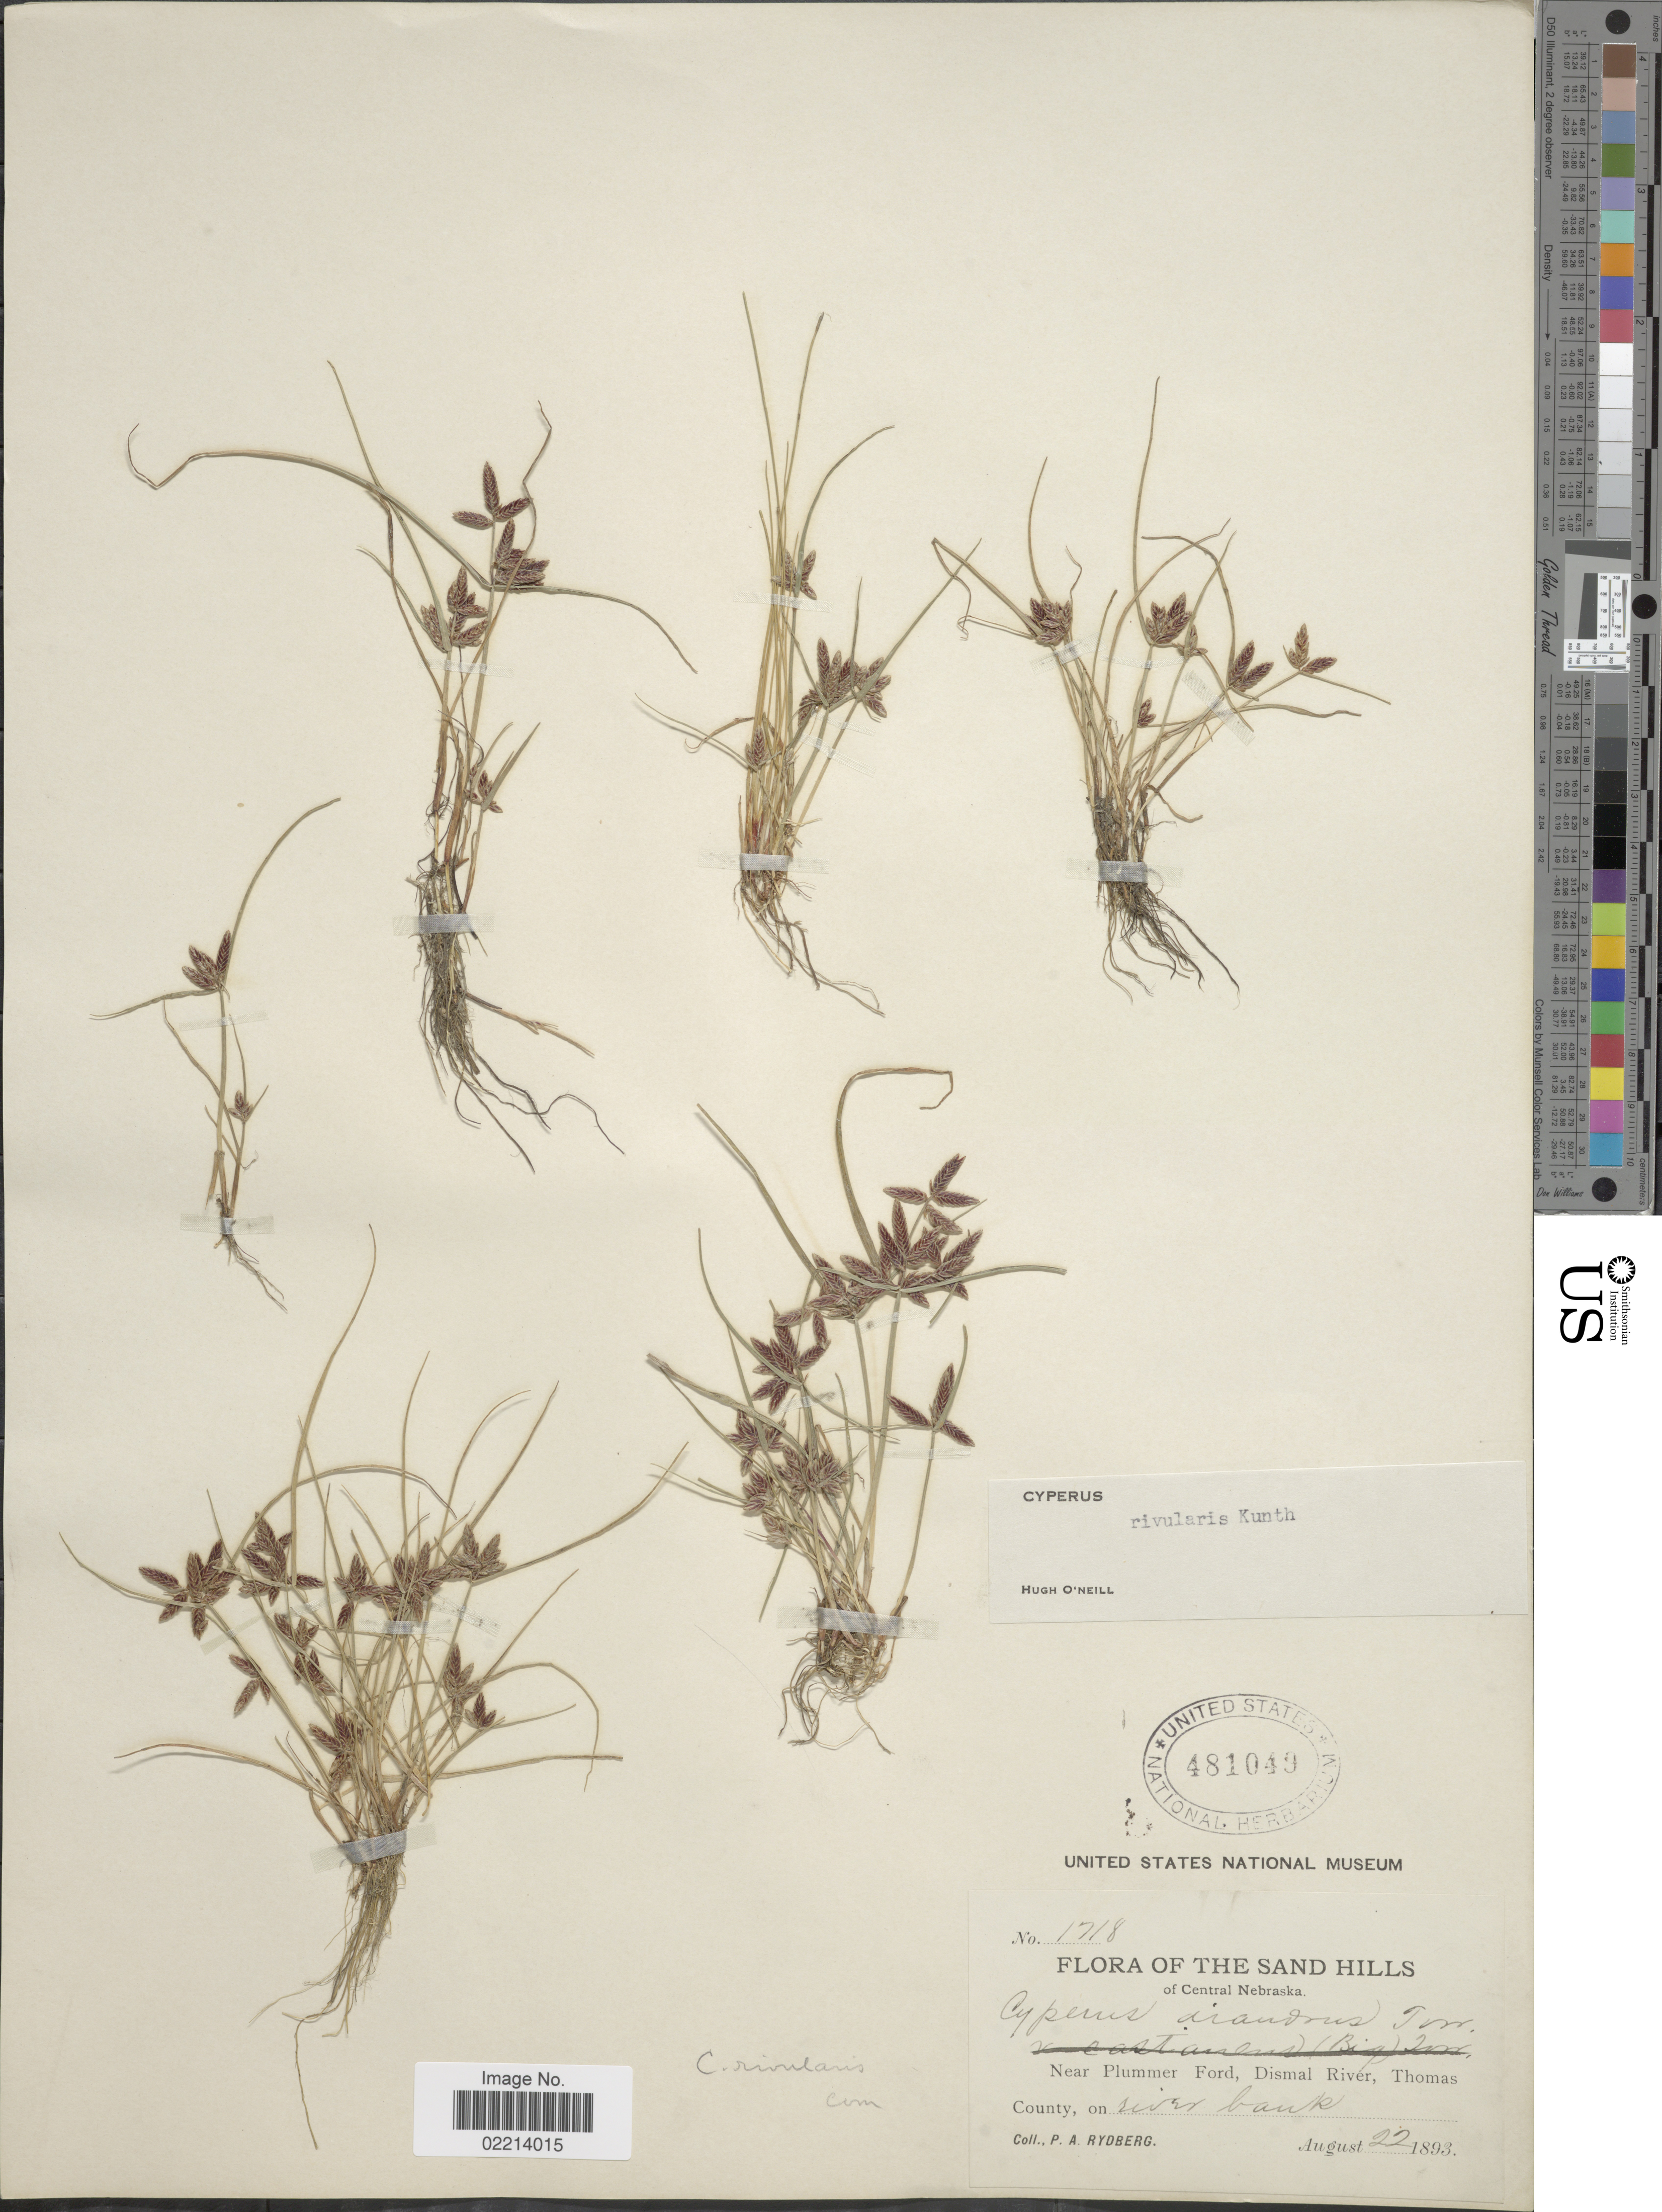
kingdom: Plantae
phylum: Tracheophyta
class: Liliopsida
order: Poales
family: Cyperaceae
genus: Cyperus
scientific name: Cyperus bipartitus Torr.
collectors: P. A. Rydberg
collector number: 1718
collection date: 1893-08-22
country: United States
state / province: Nebraska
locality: Sand Hills of Central Nebraska. Near Plummer Ford, Dismal River, Thomas County, on river bank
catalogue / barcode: US 481049